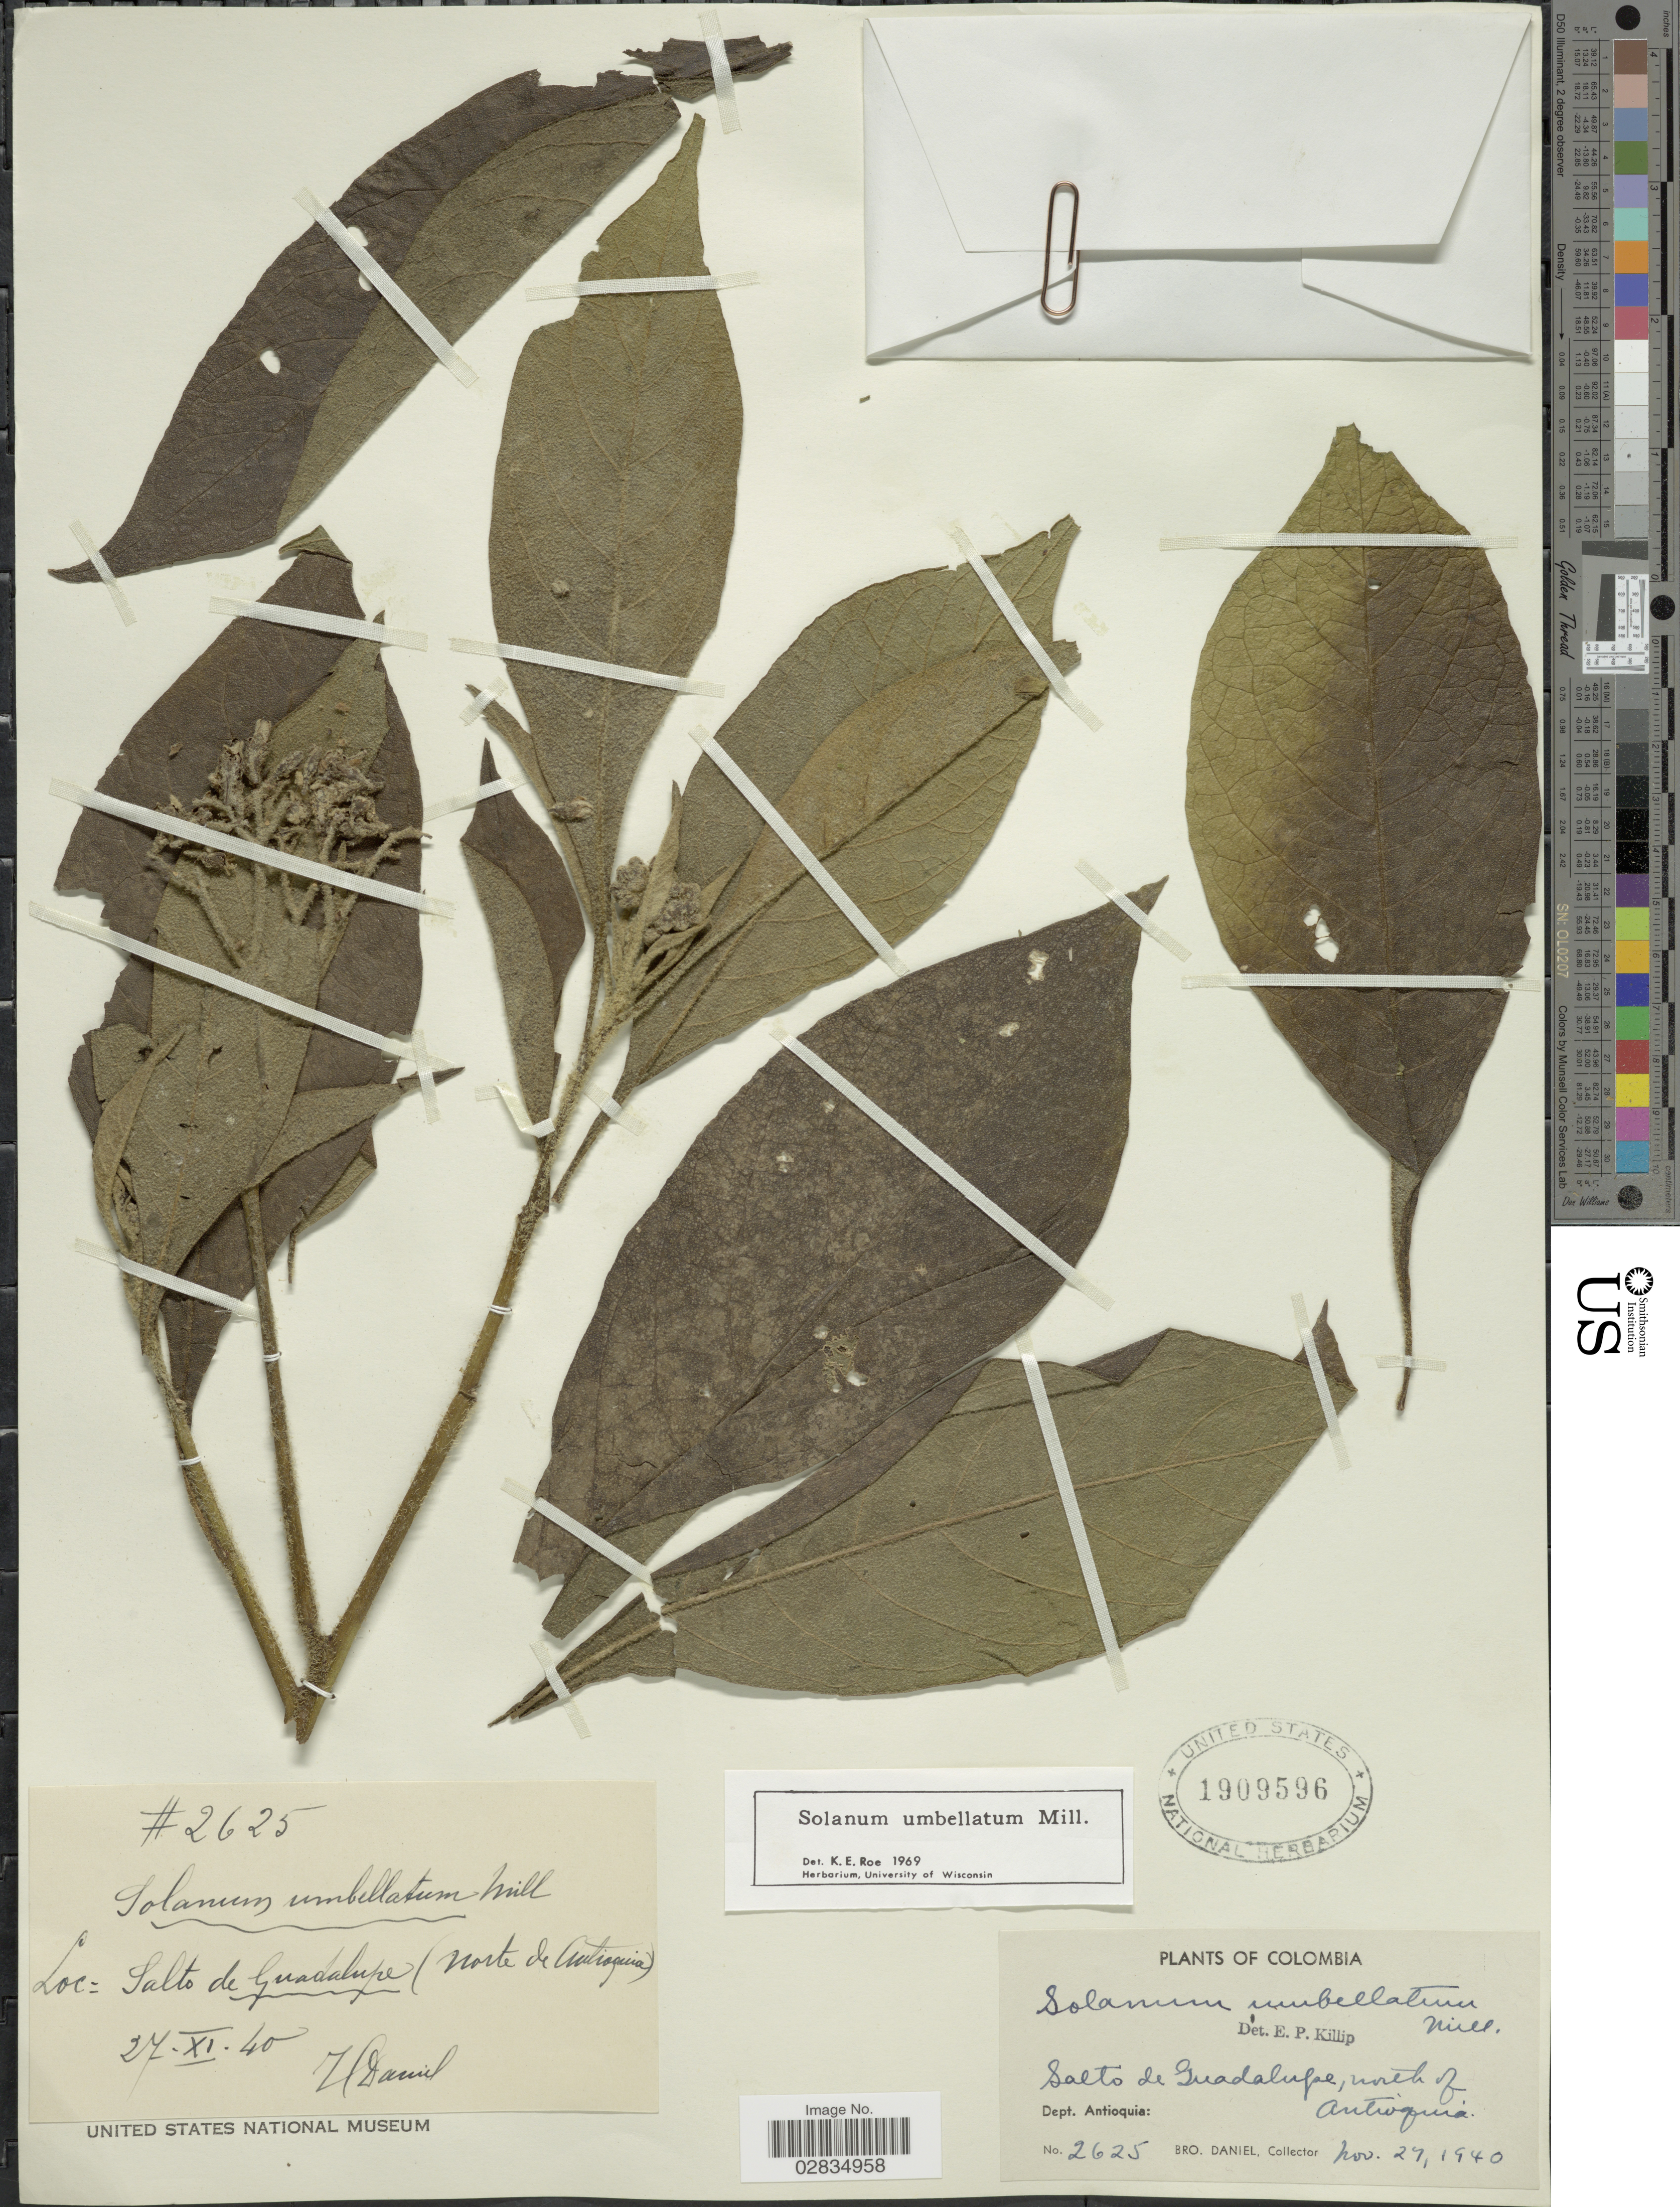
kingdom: Plantae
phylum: Tracheophyta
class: Magnoliopsida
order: Solanales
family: Solanaceae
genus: Solanum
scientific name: Solanum umbellatum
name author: Mill.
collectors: Bro. Daniel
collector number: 2625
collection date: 1940-11-27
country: Colombia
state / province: Antioquia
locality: Salto de Guadalupe, north of Antioquia, Dept. Antioquia.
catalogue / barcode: US 1909596